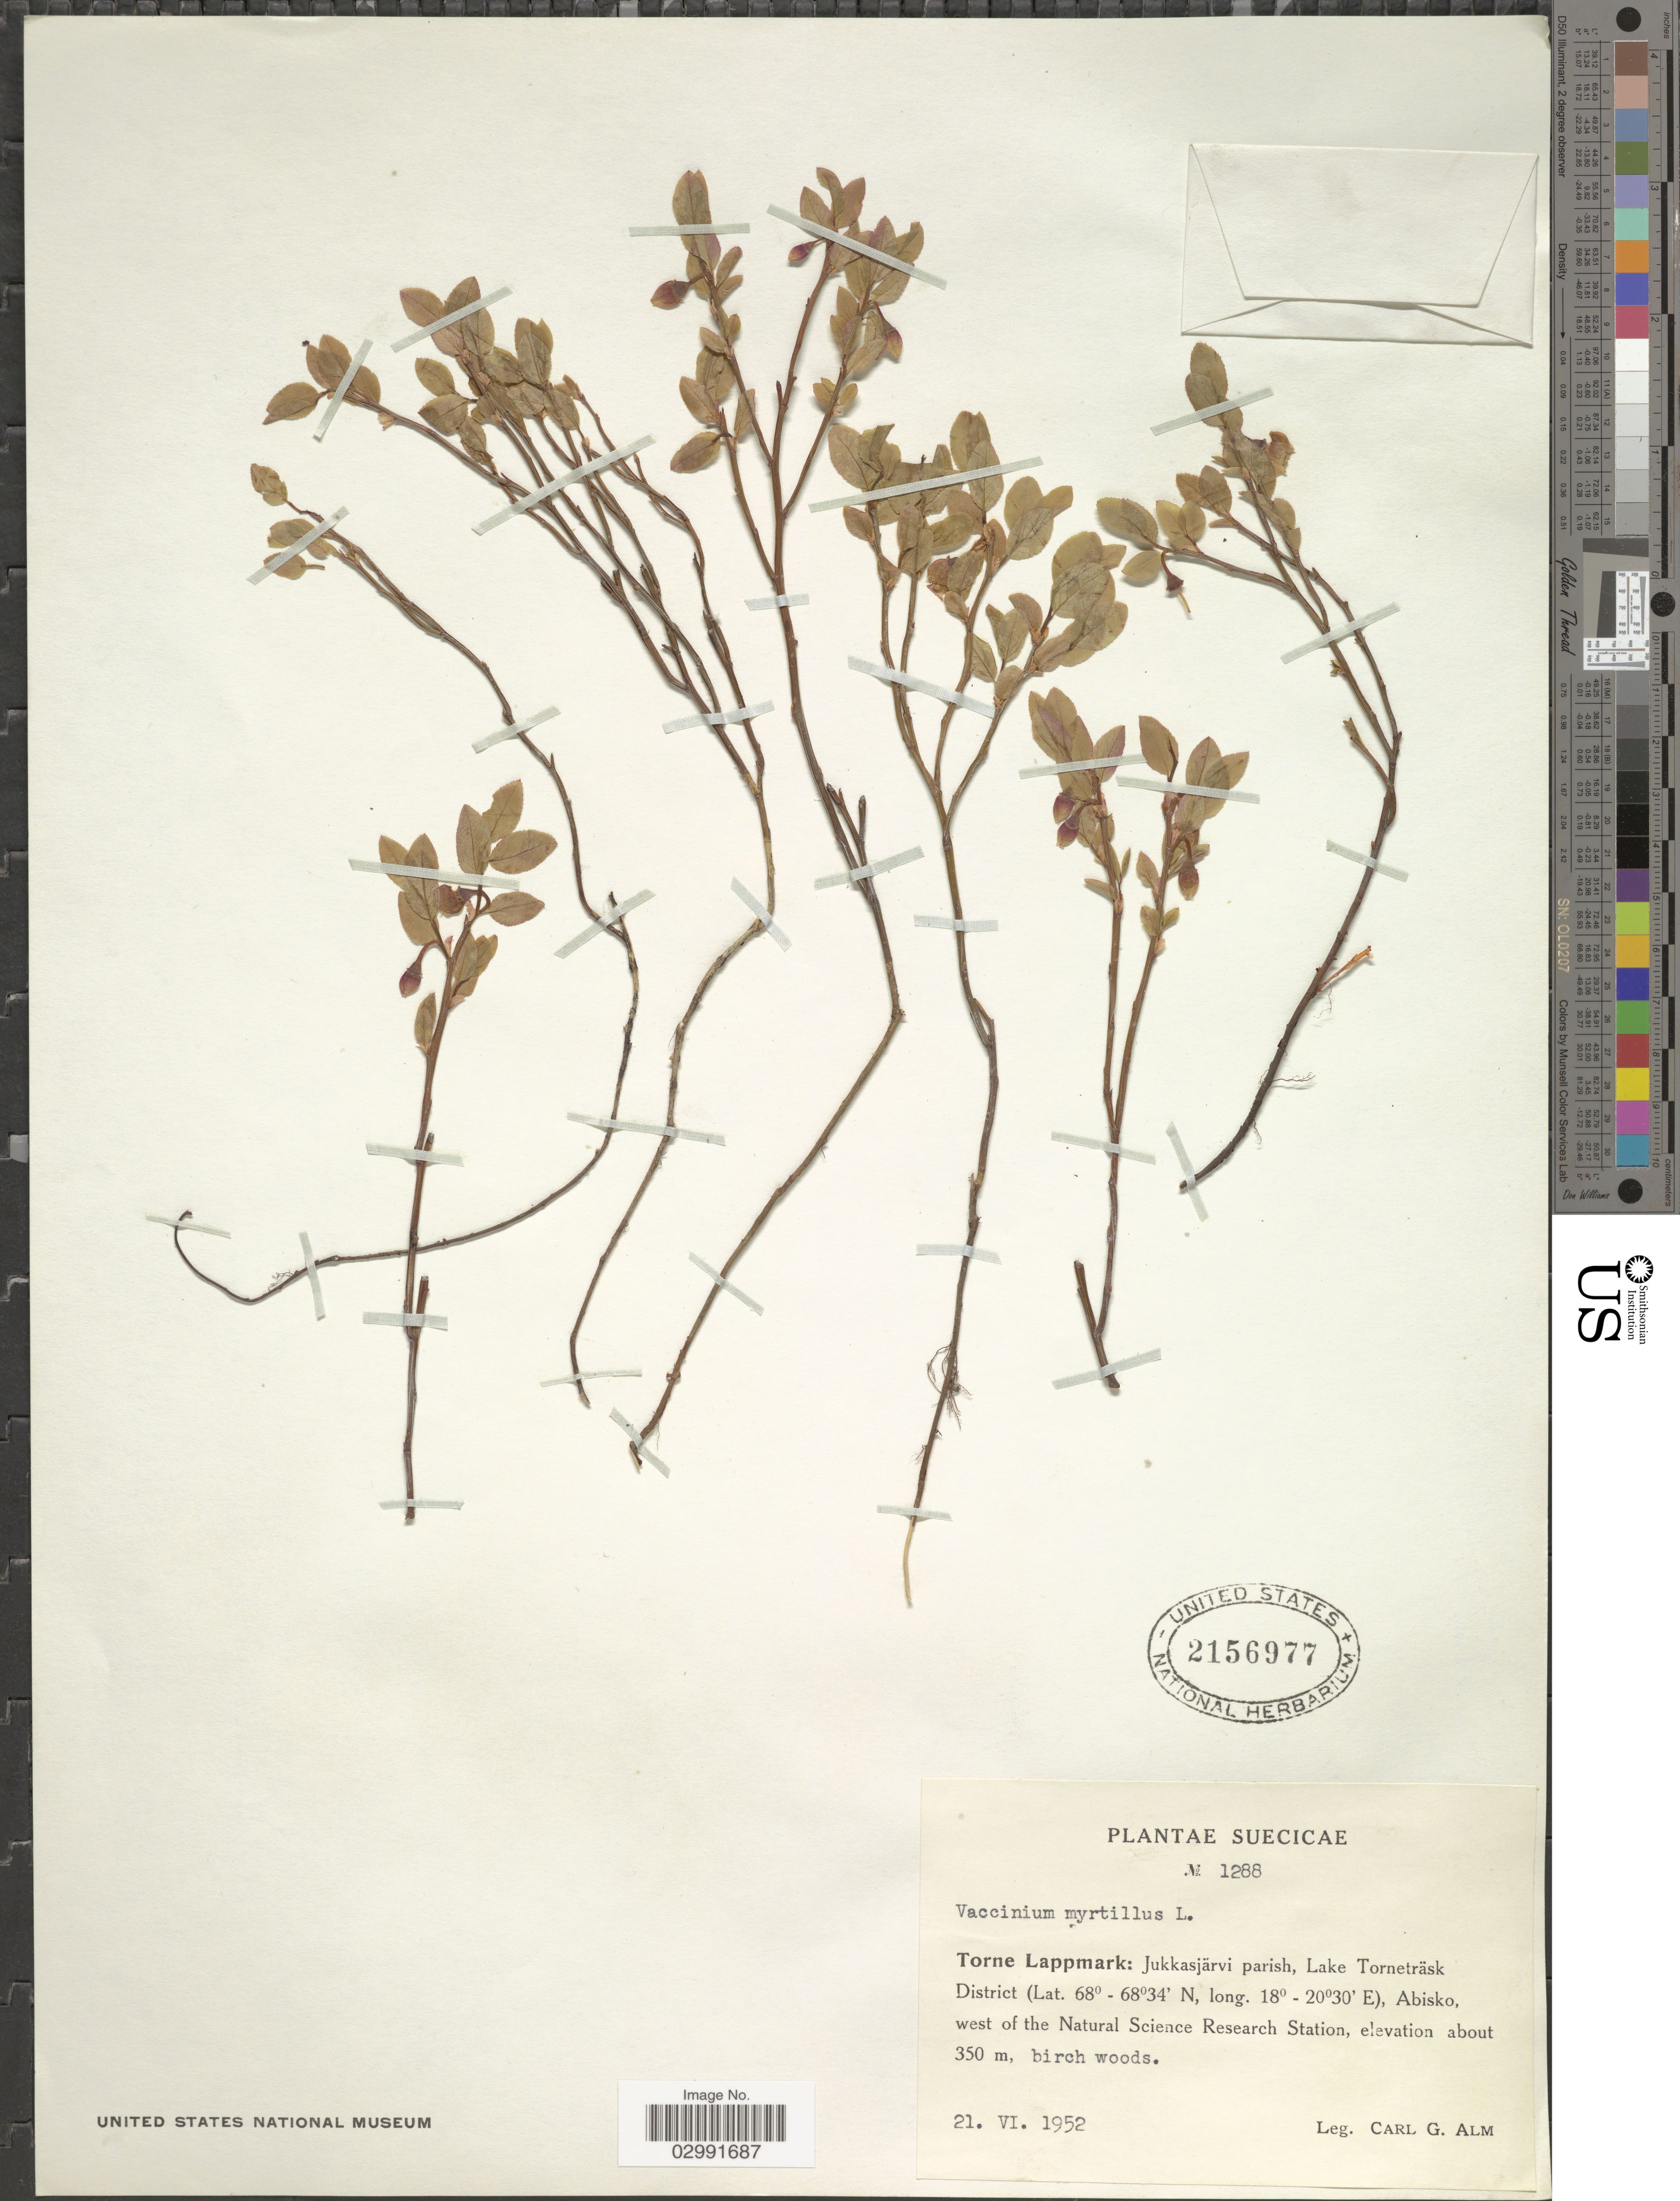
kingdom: Plantae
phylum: Tracheophyta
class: Magnoliopsida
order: Ericales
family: Ericaceae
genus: Vaccinium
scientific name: Vaccinium myrtillus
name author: L.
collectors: C. G. Alm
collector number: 1288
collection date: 1952-06-21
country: Sweden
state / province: Norrbotten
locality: Torne Lappmark: Jukkasjärvi parish, Lake Torneträsk District, Abisko, west of the Natural Science Research Station.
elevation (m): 350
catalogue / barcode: US 2156977